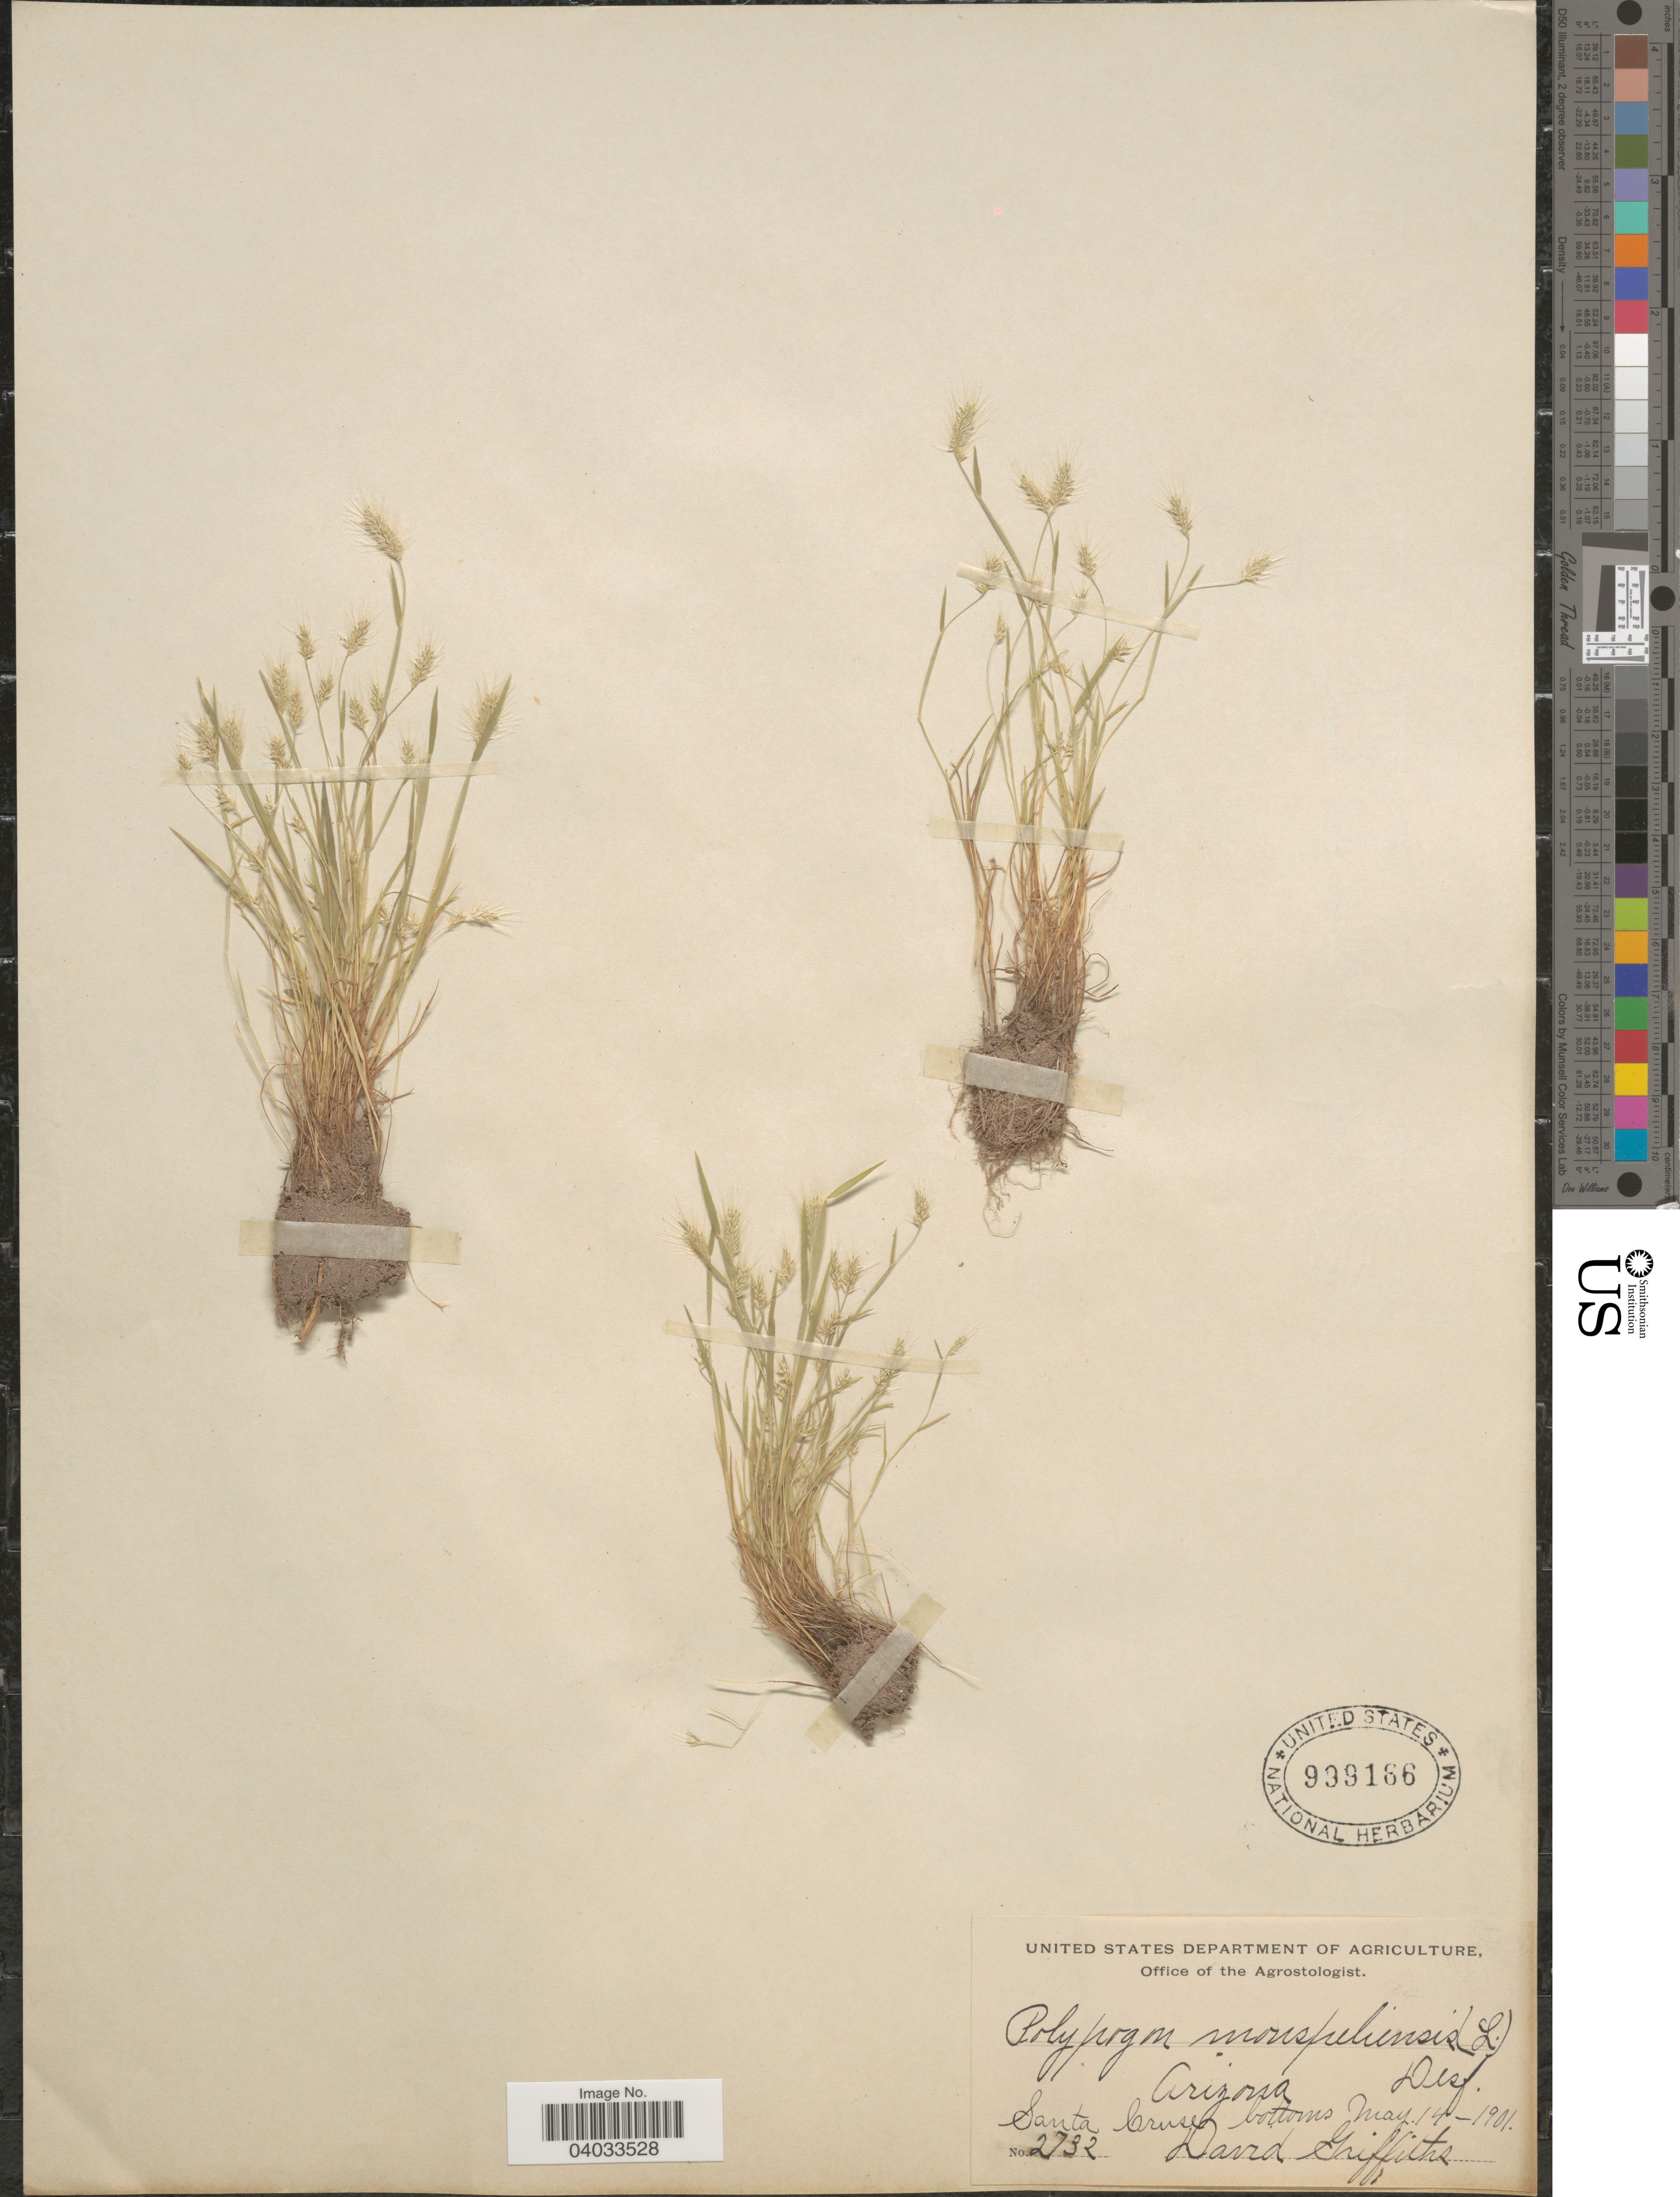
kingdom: Plantae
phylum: Tracheophyta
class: Liliopsida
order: Poales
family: Poaceae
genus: Polypogon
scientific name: Polypogon monspeliensis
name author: (L.) Desf.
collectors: D. Griffiths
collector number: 2732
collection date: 1901-05-14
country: United States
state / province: Arizona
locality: Santa Cruse bottoms.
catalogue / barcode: US 999166